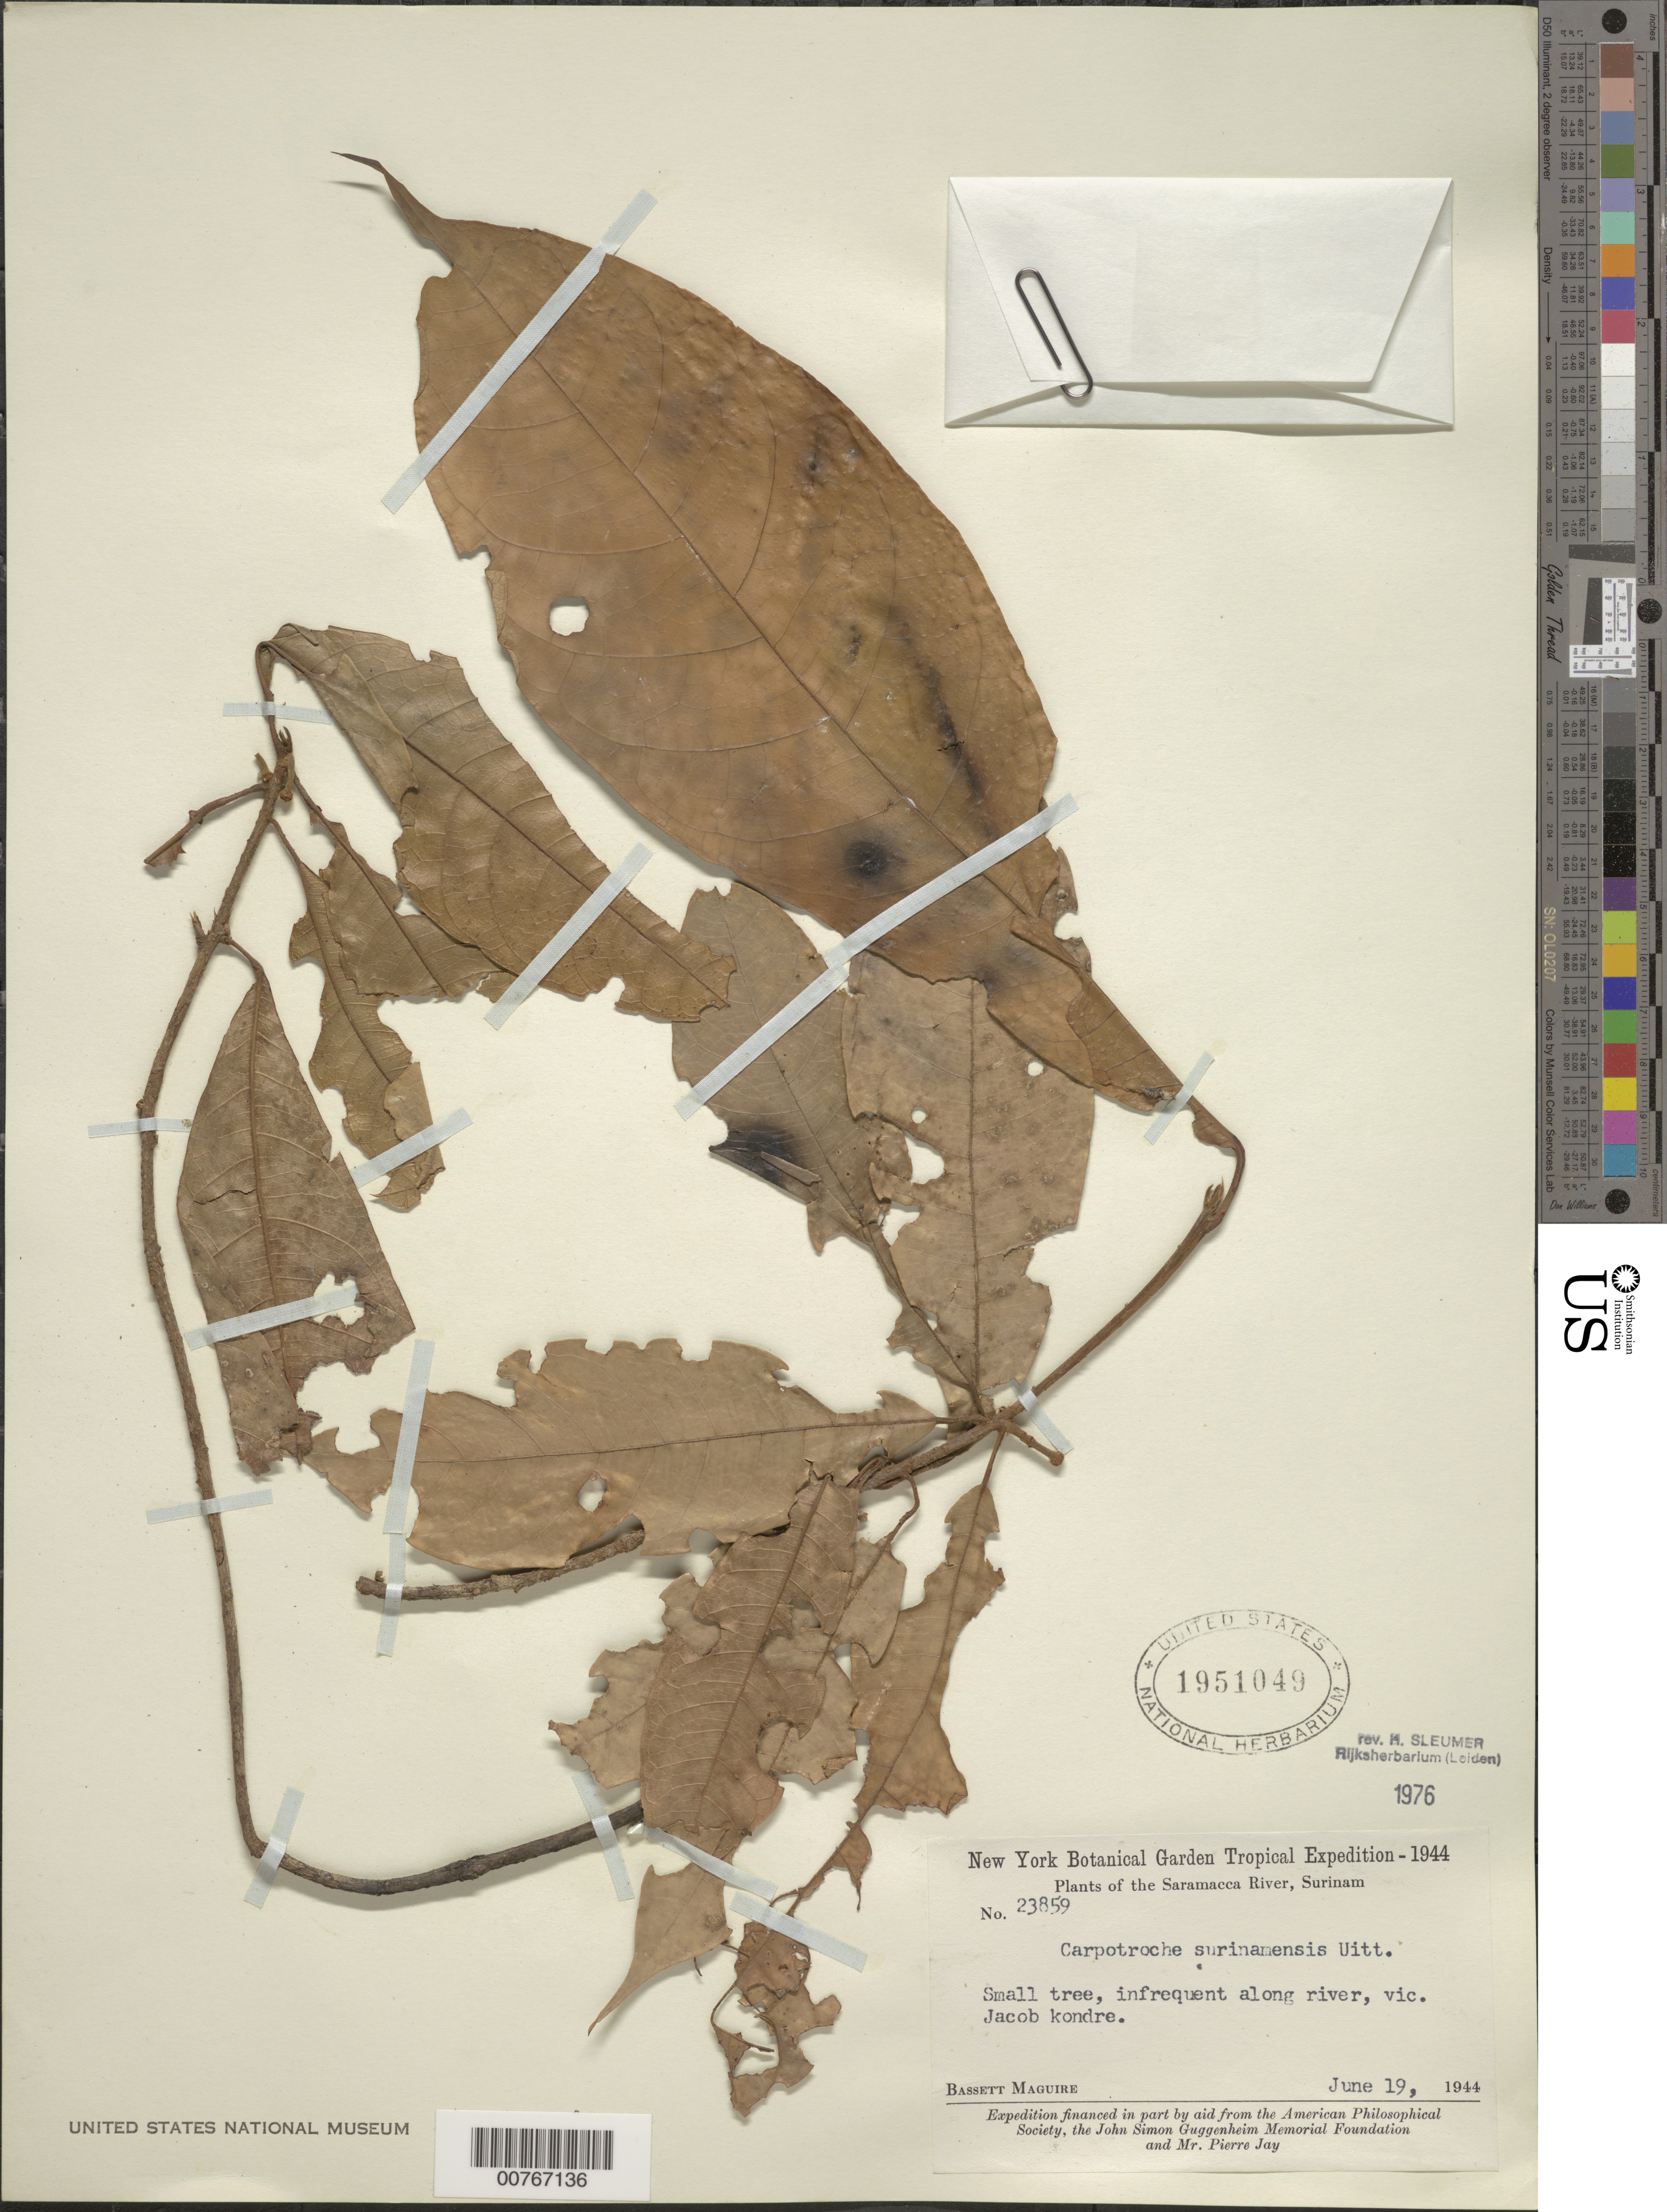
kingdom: Plantae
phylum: Tracheophyta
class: Magnoliopsida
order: Malpighiales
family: Achariaceae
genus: Carpotroche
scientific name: Carpotroche surinamensis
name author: Uittien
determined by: Sleumer, H. O.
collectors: B. Maguire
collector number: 23859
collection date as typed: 19-Jun-44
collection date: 1944-06-19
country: Suriname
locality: Jacob Kondre village, Saramacca River headwaters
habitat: Along river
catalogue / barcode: US 1951049